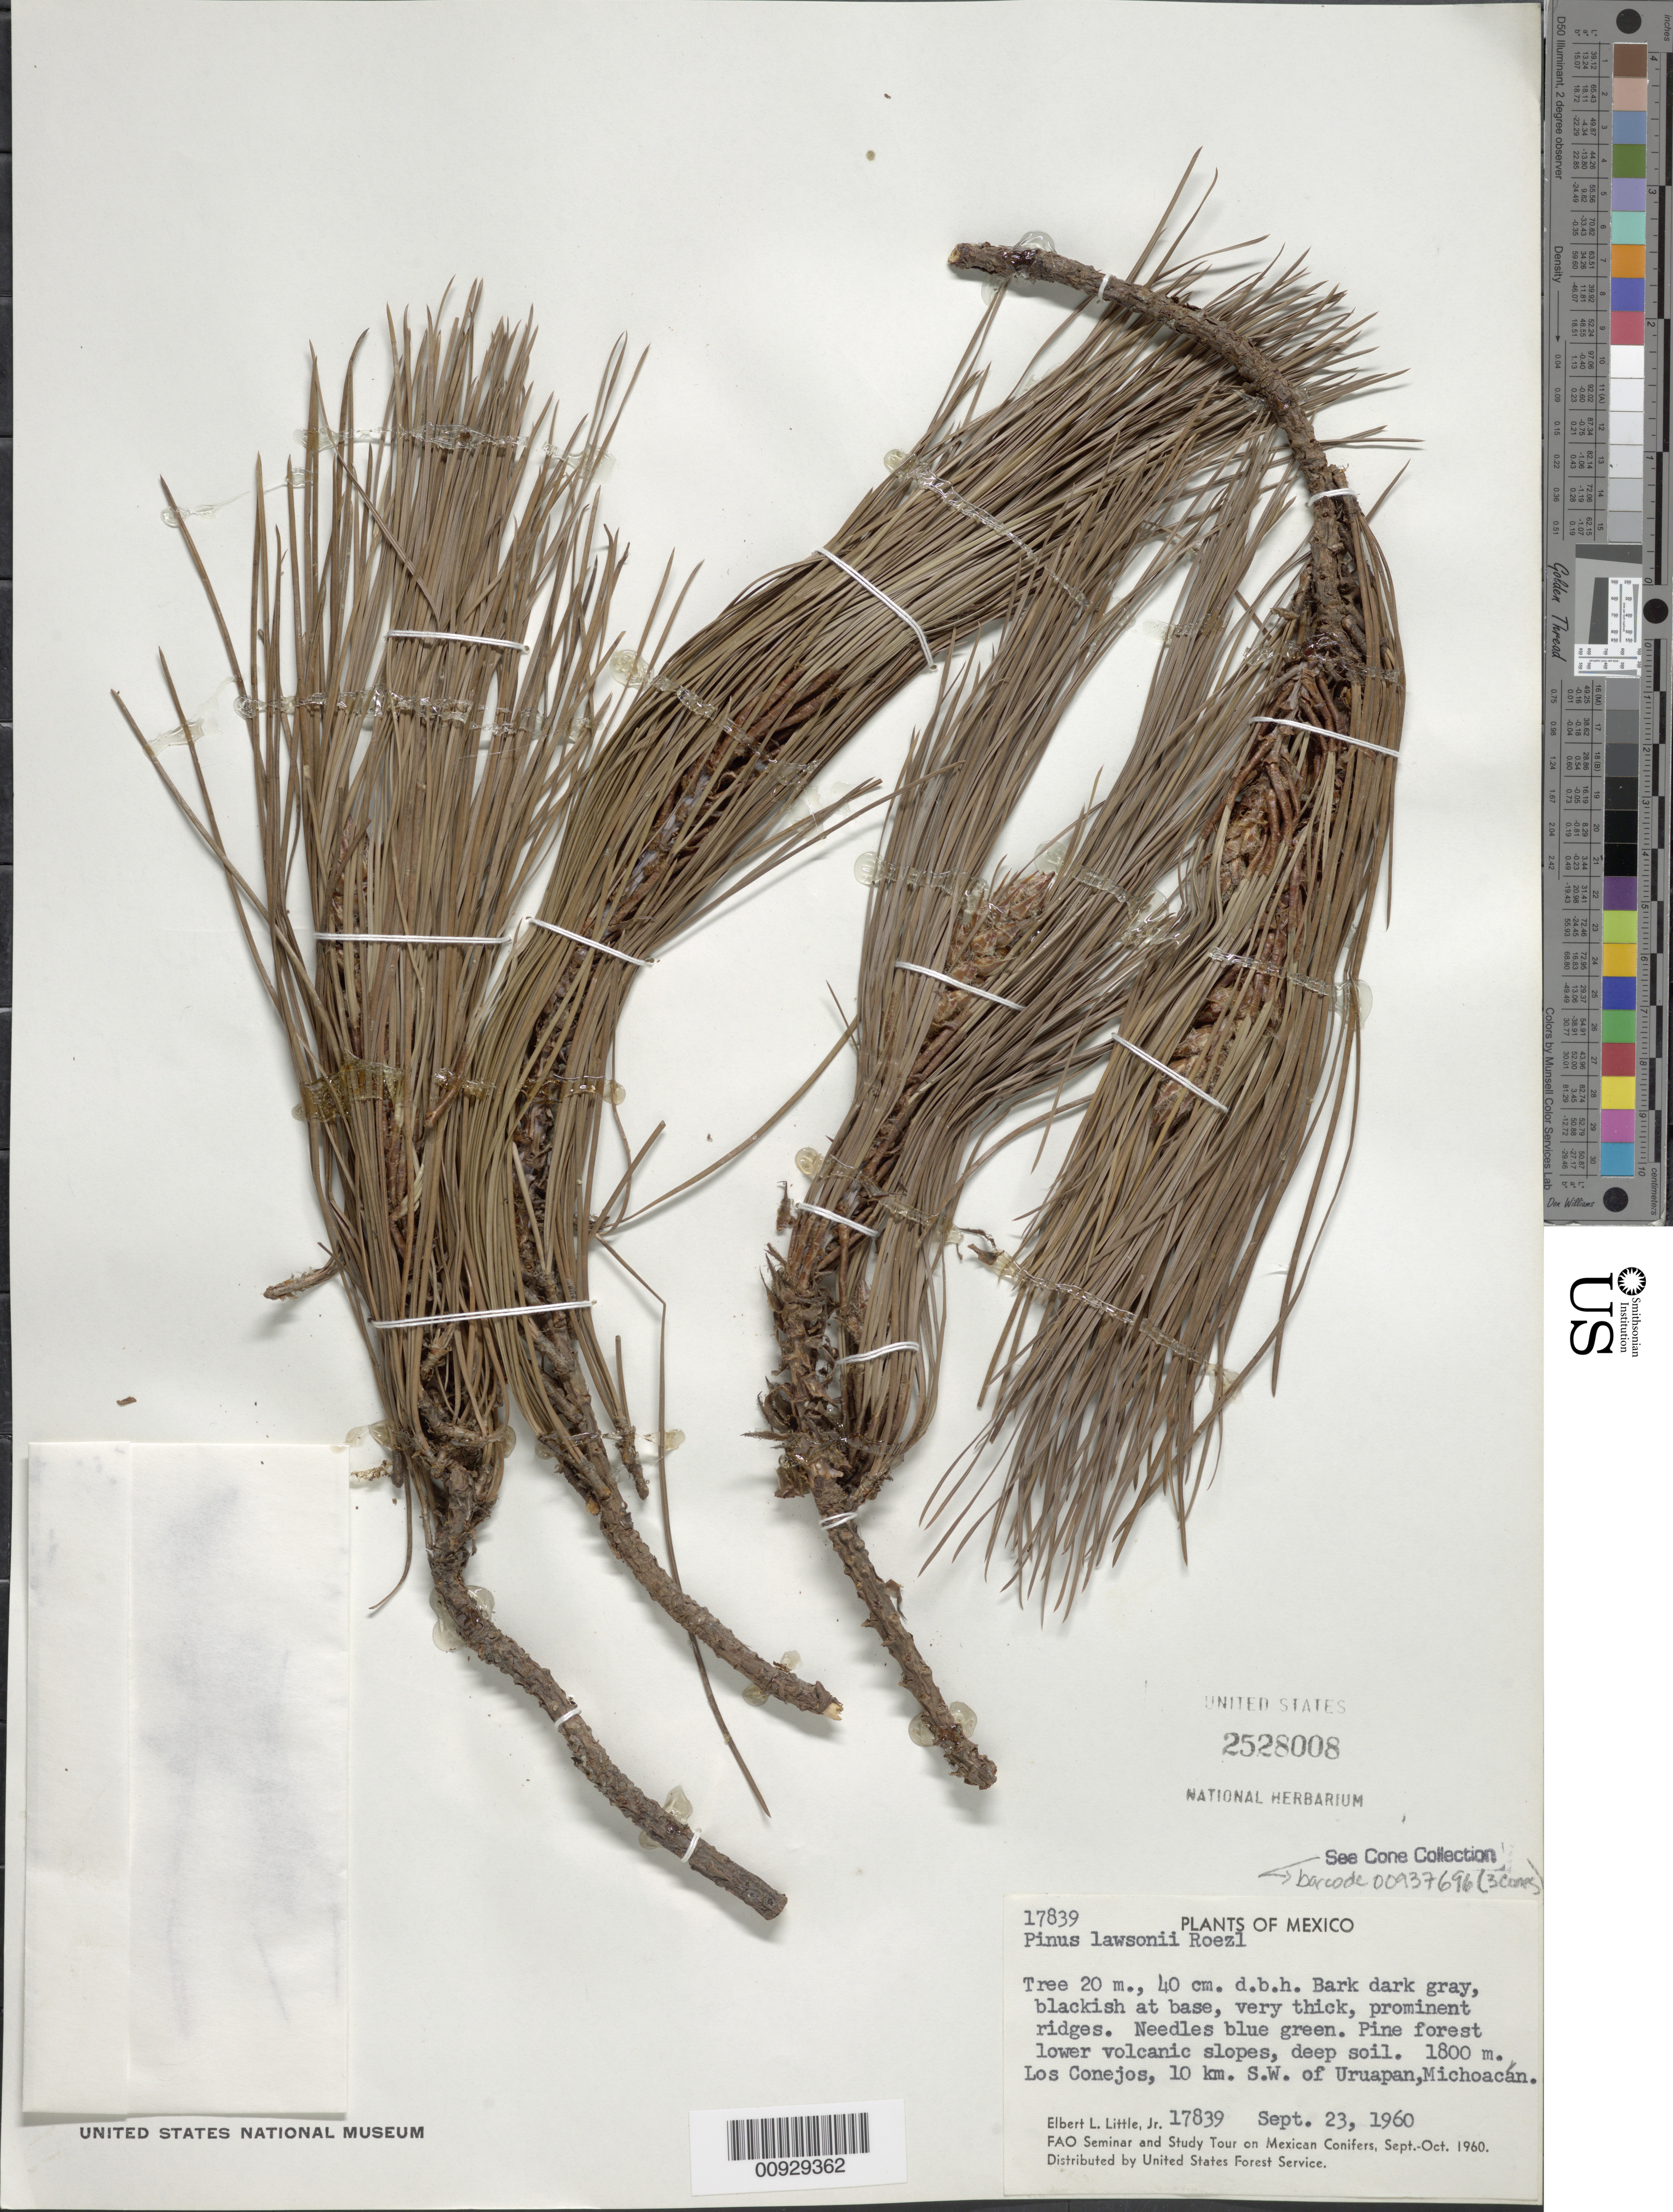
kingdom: Plantae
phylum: Tracheophyta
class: Pinopsida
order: Pinales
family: Pinaceae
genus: Pinus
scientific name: Pinus lawsonii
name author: Roezl ex Gordon & Glend.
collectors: E. L. Little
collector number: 17839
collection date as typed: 23 Sep 1960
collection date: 1960-09-23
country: Mexico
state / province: Michoacán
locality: Los Conejos, 10 km. SW of Uruapan.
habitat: Pine forest lower volcanic slopes, deep soil.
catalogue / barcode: US 2528008